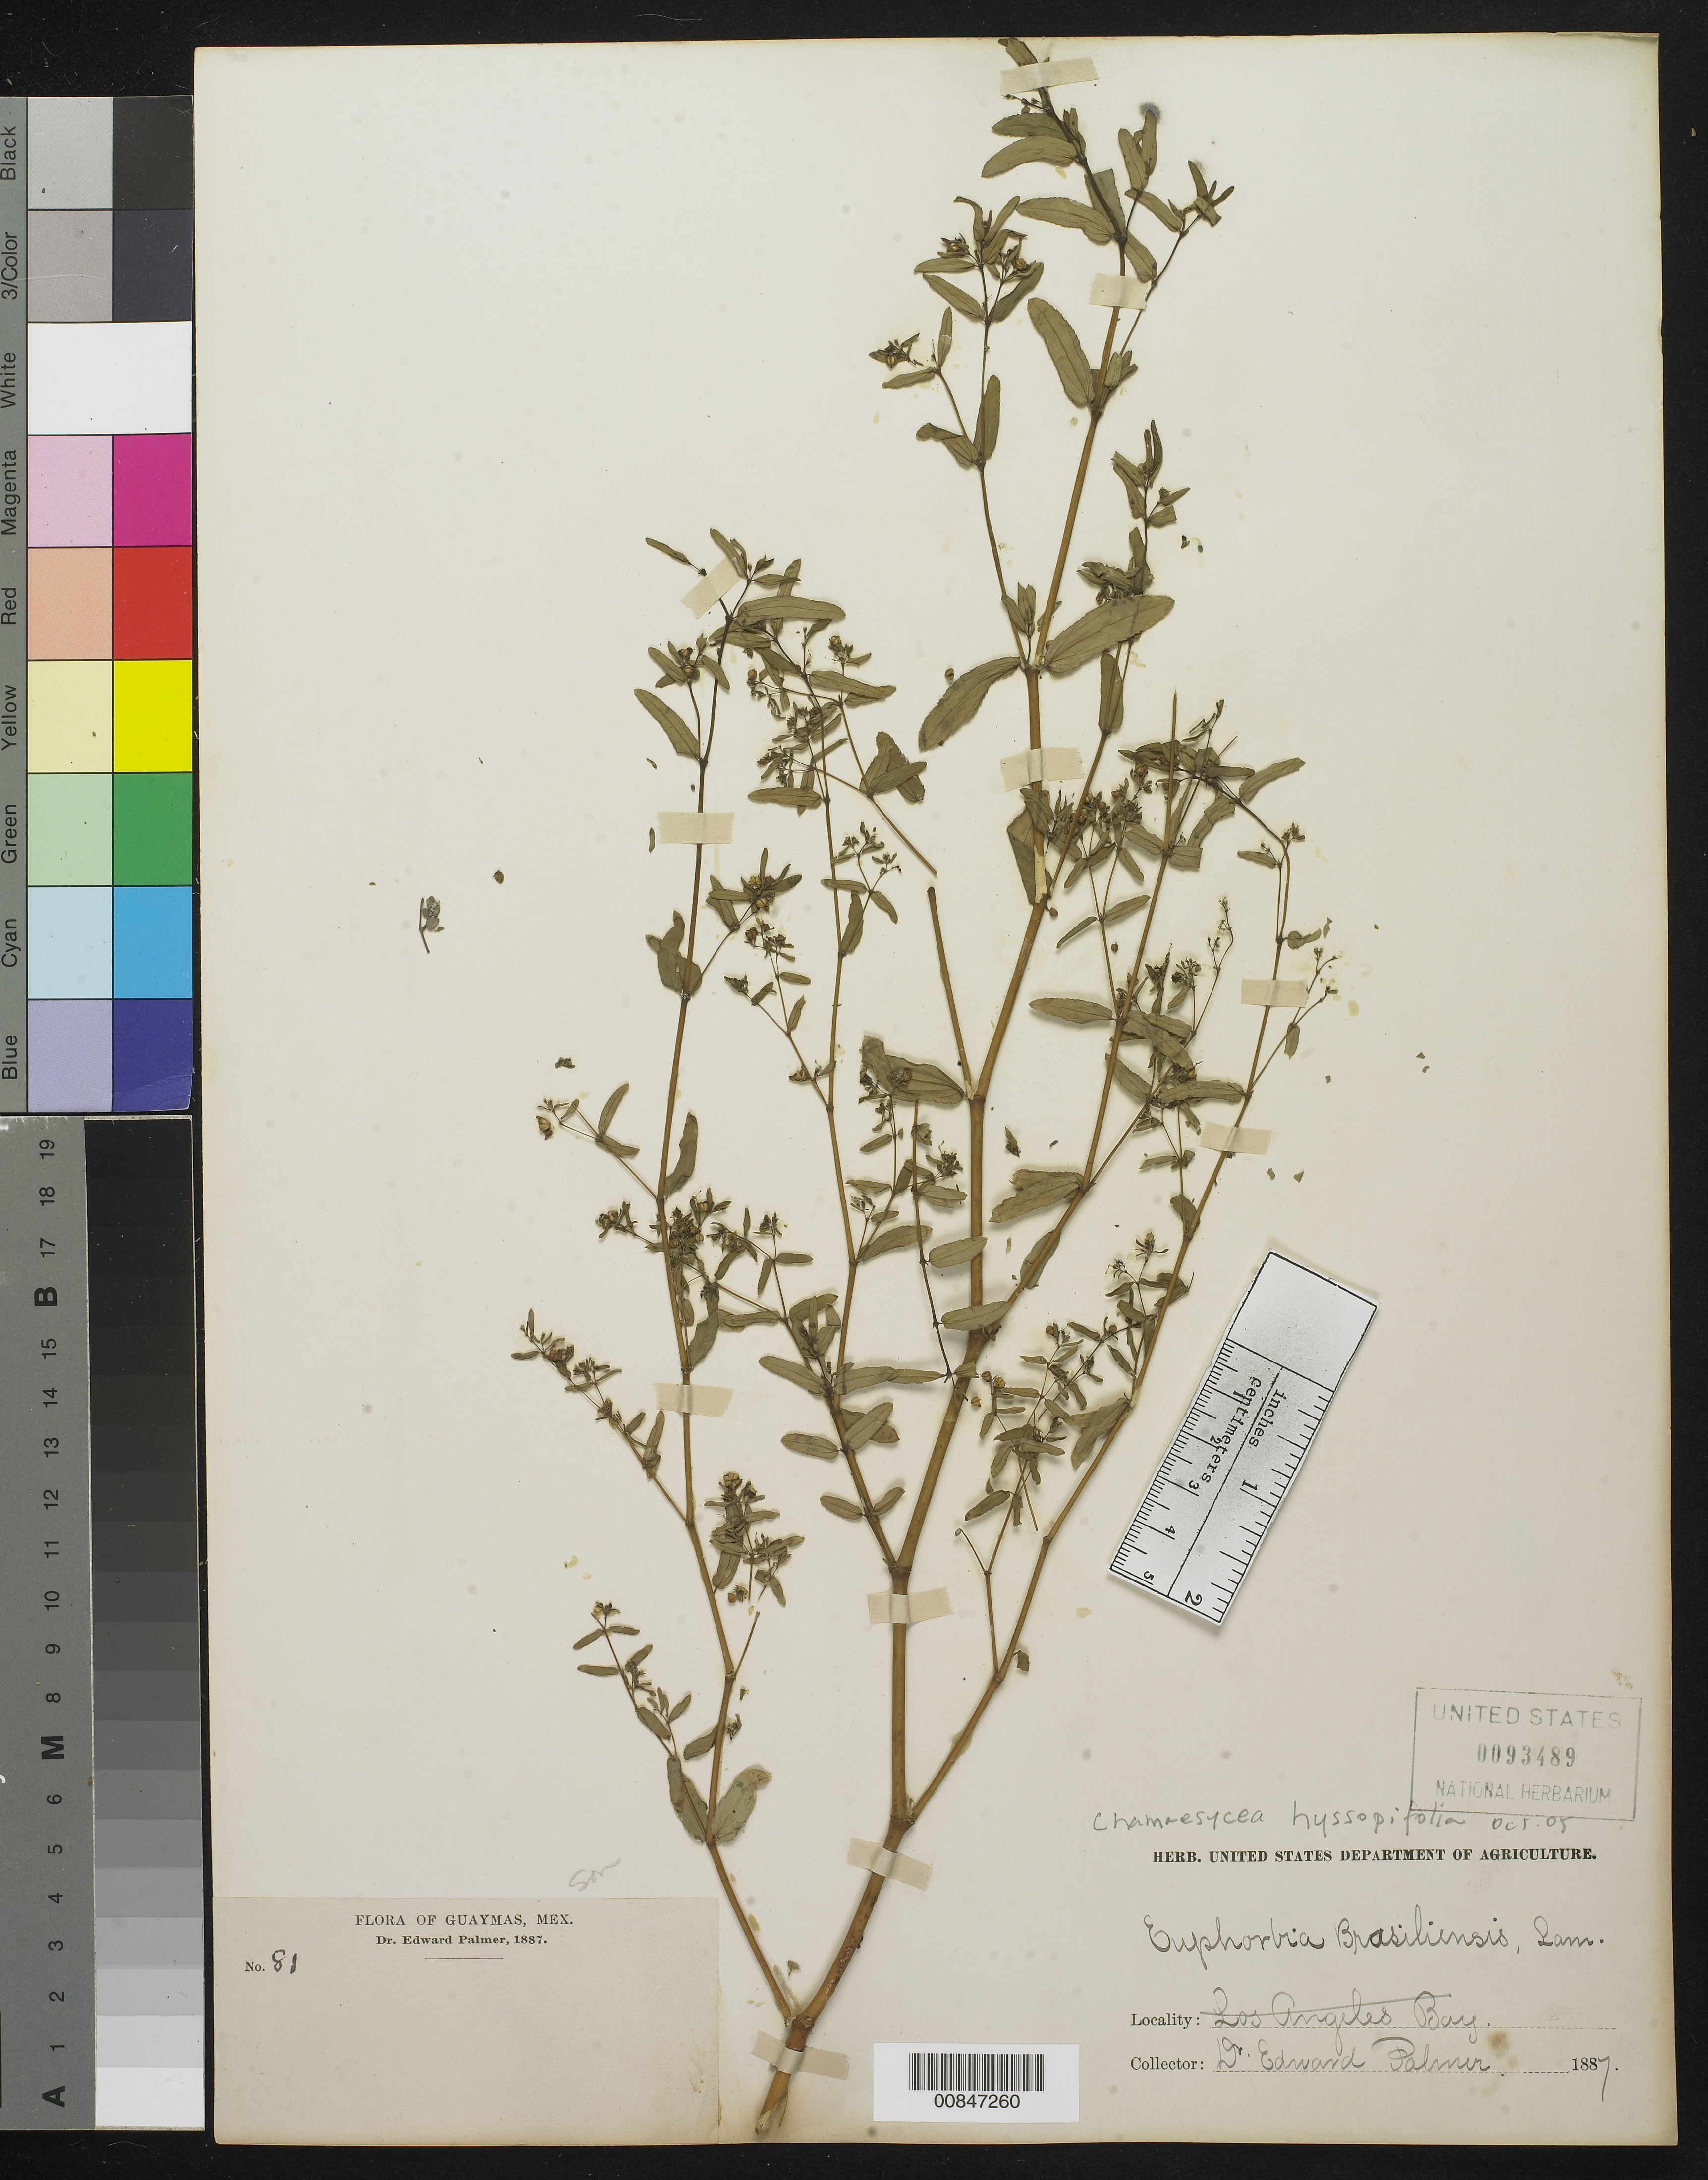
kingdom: Plantae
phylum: Tracheophyta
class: Magnoliopsida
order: Malpighiales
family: Euphorbiaceae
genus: Euphorbia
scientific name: Euphorbia hyssopifolia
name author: L.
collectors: E. Palmer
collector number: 81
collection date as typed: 1887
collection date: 1887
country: Mexico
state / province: Sonora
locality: Guaymas, Sonora.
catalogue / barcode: US 93489